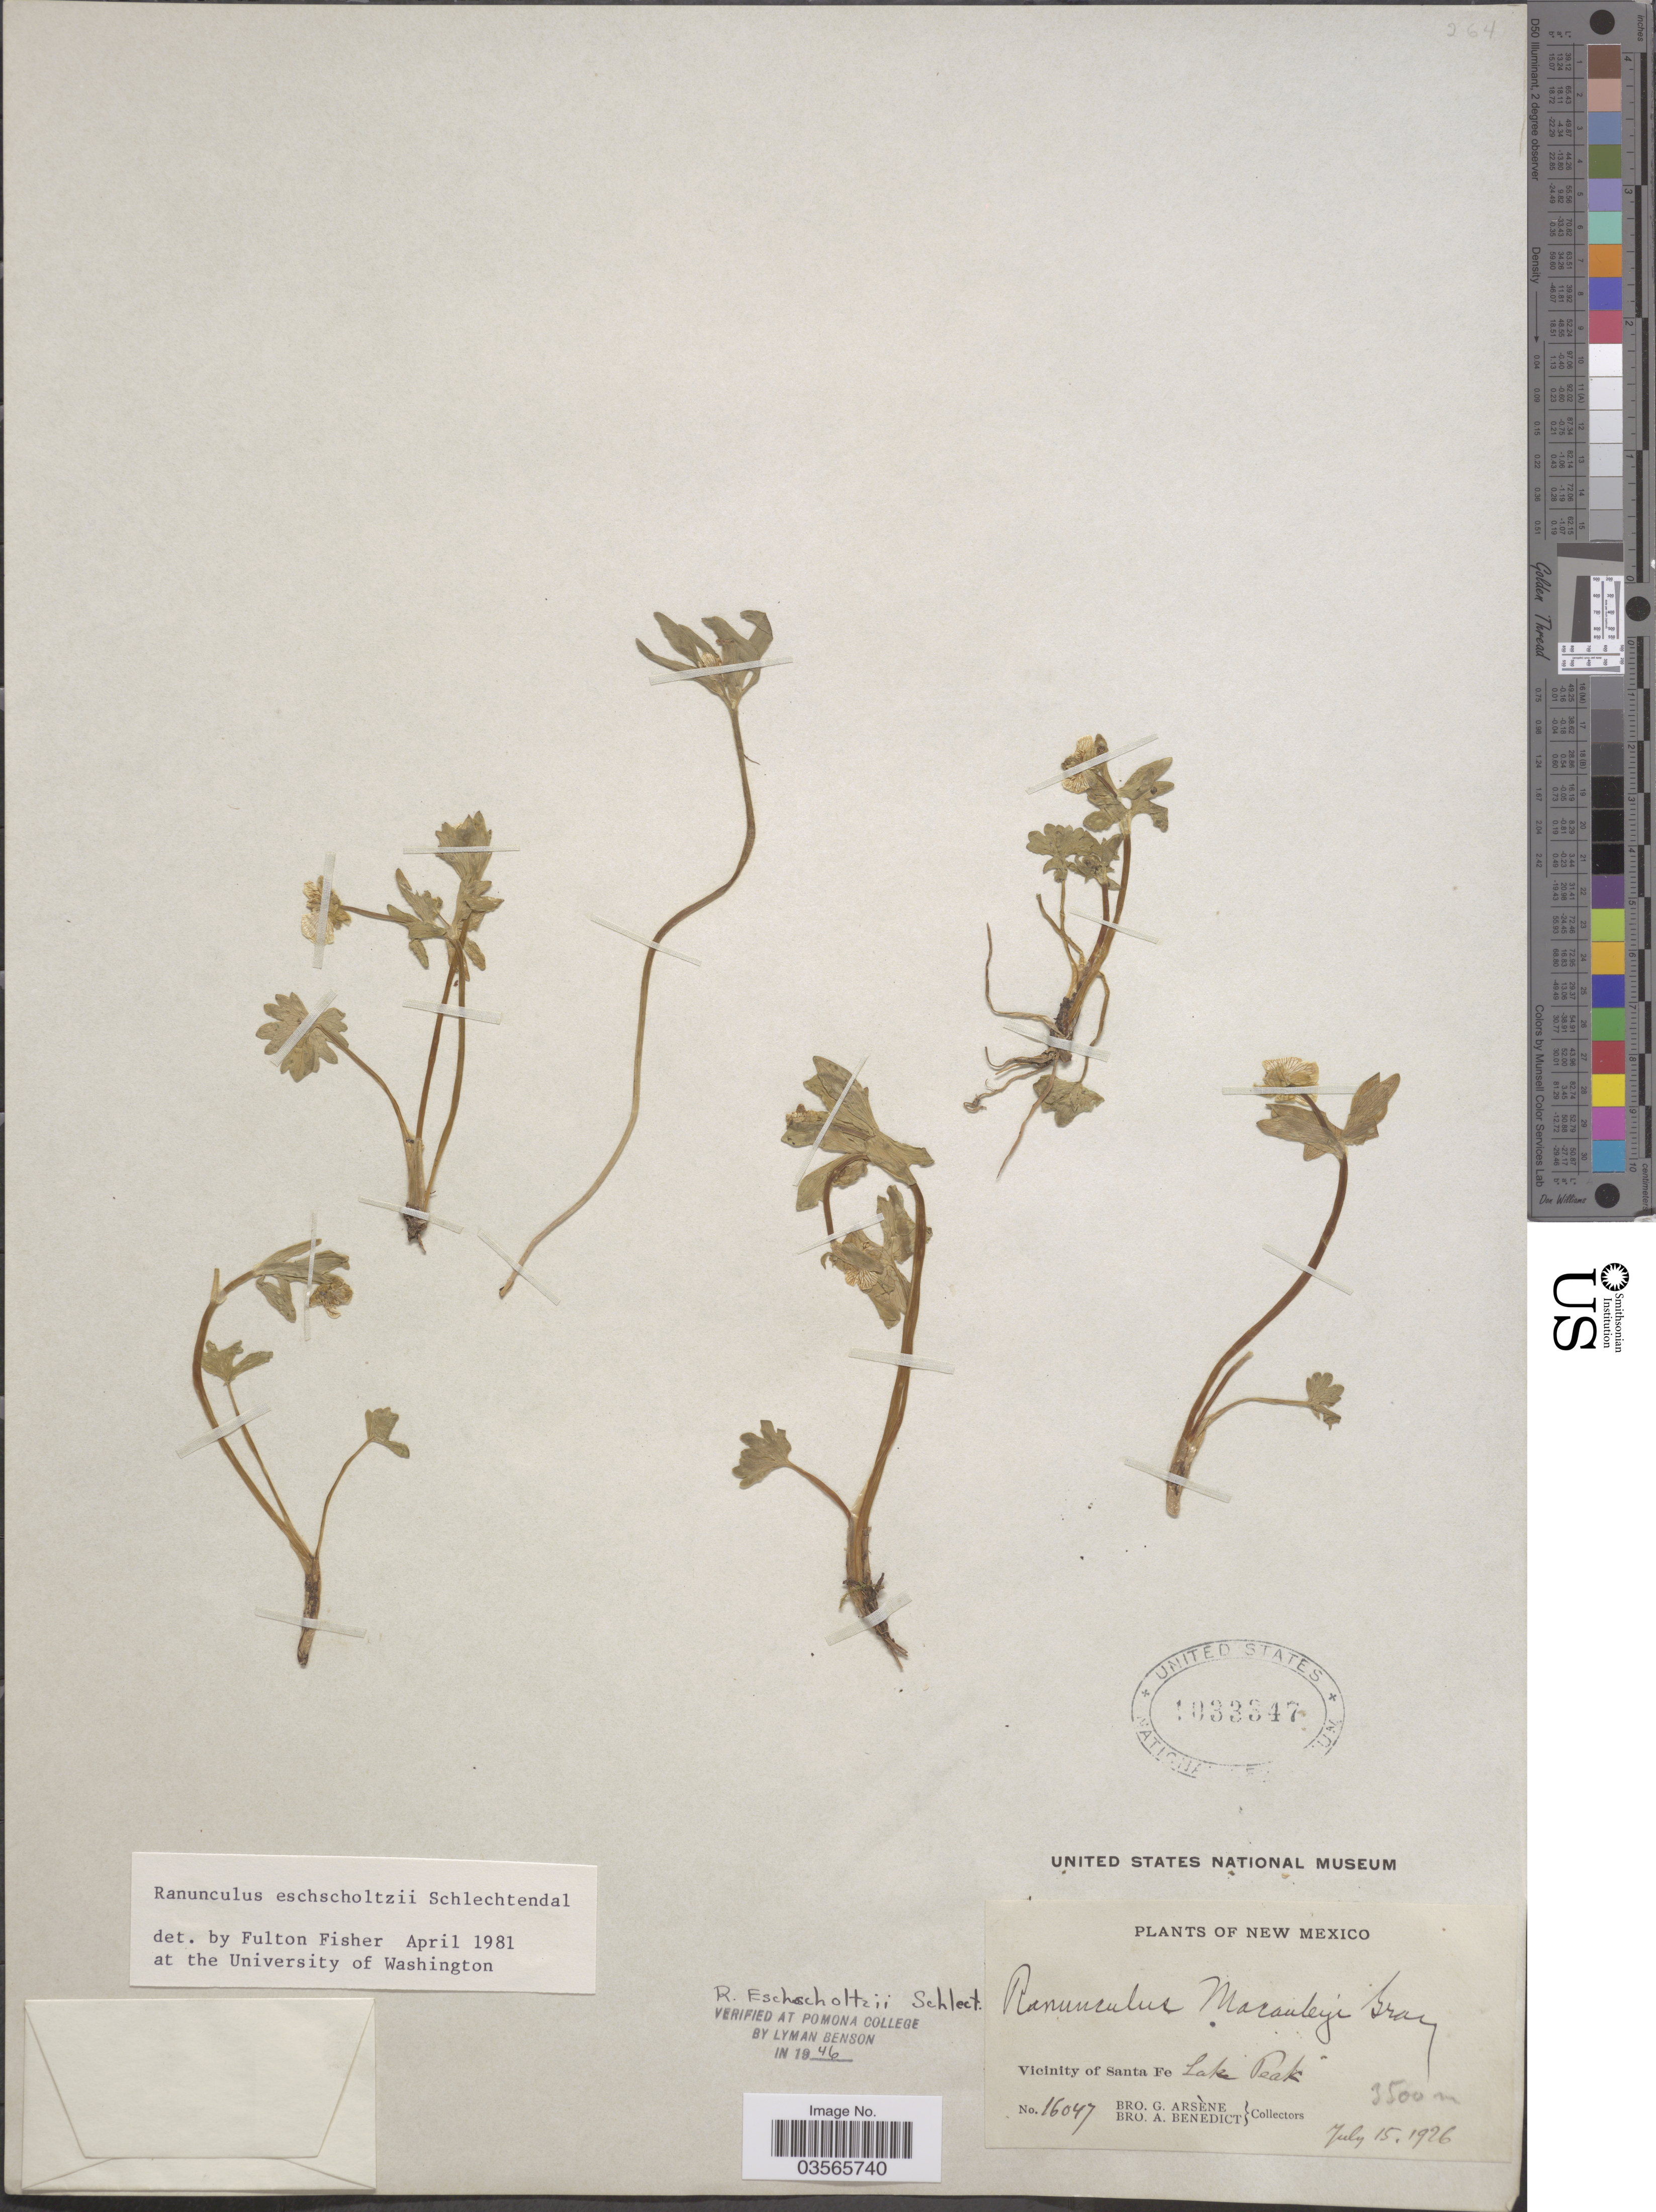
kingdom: Plantae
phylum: Tracheophyta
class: Magnoliopsida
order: Ranunculales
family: Ranunculaceae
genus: Ranunculus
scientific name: Ranunculus eschscholtzii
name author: Schltdl.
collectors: Bro. G. Arsène & Bro. A. Benedict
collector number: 16047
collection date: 1926-07-15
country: United States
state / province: New Mexico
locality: Vicinity of Sante Fe, Lake Peak.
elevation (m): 3500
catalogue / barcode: US 1033347